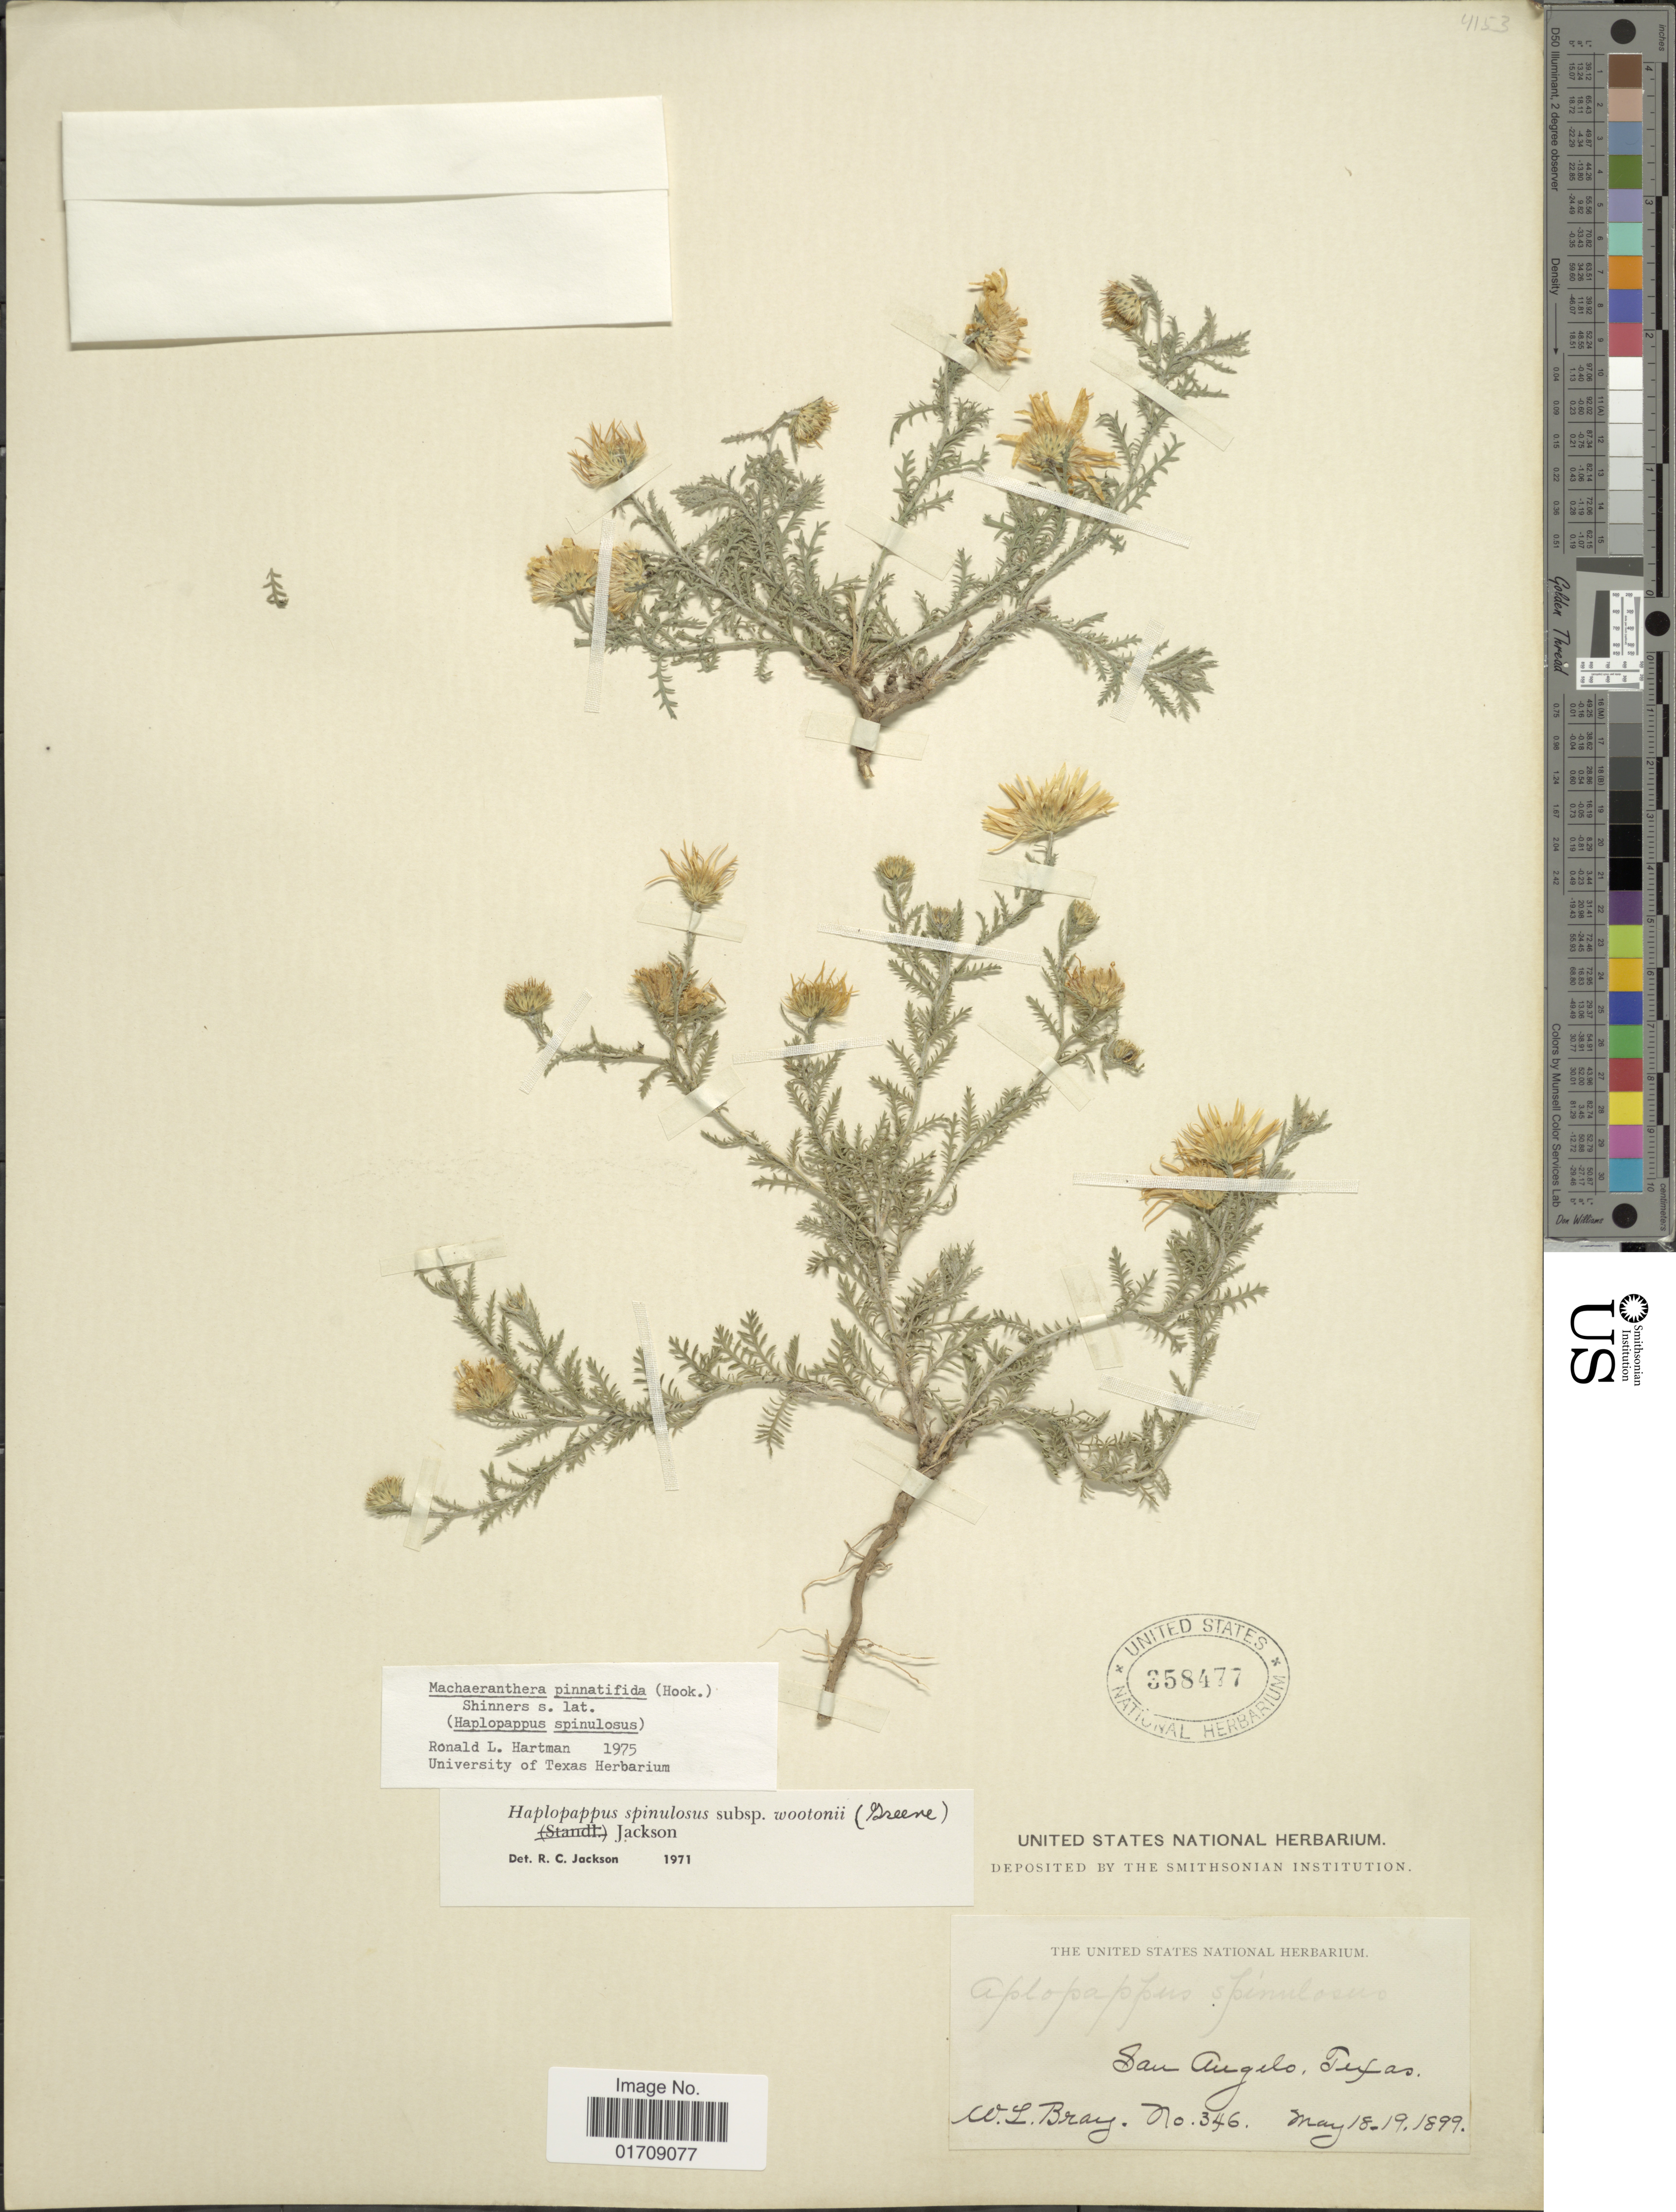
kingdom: Plantae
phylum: Tracheophyta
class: Magnoliopsida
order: Asterales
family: Asteraceae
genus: Machaeranthera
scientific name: Machaeranthera pinnatifida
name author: (Hook.) Shinners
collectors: W. L. Bray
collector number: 346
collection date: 1899-05-18/1899-05-19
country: United States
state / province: Texas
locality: San Angelo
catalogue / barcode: US 358477